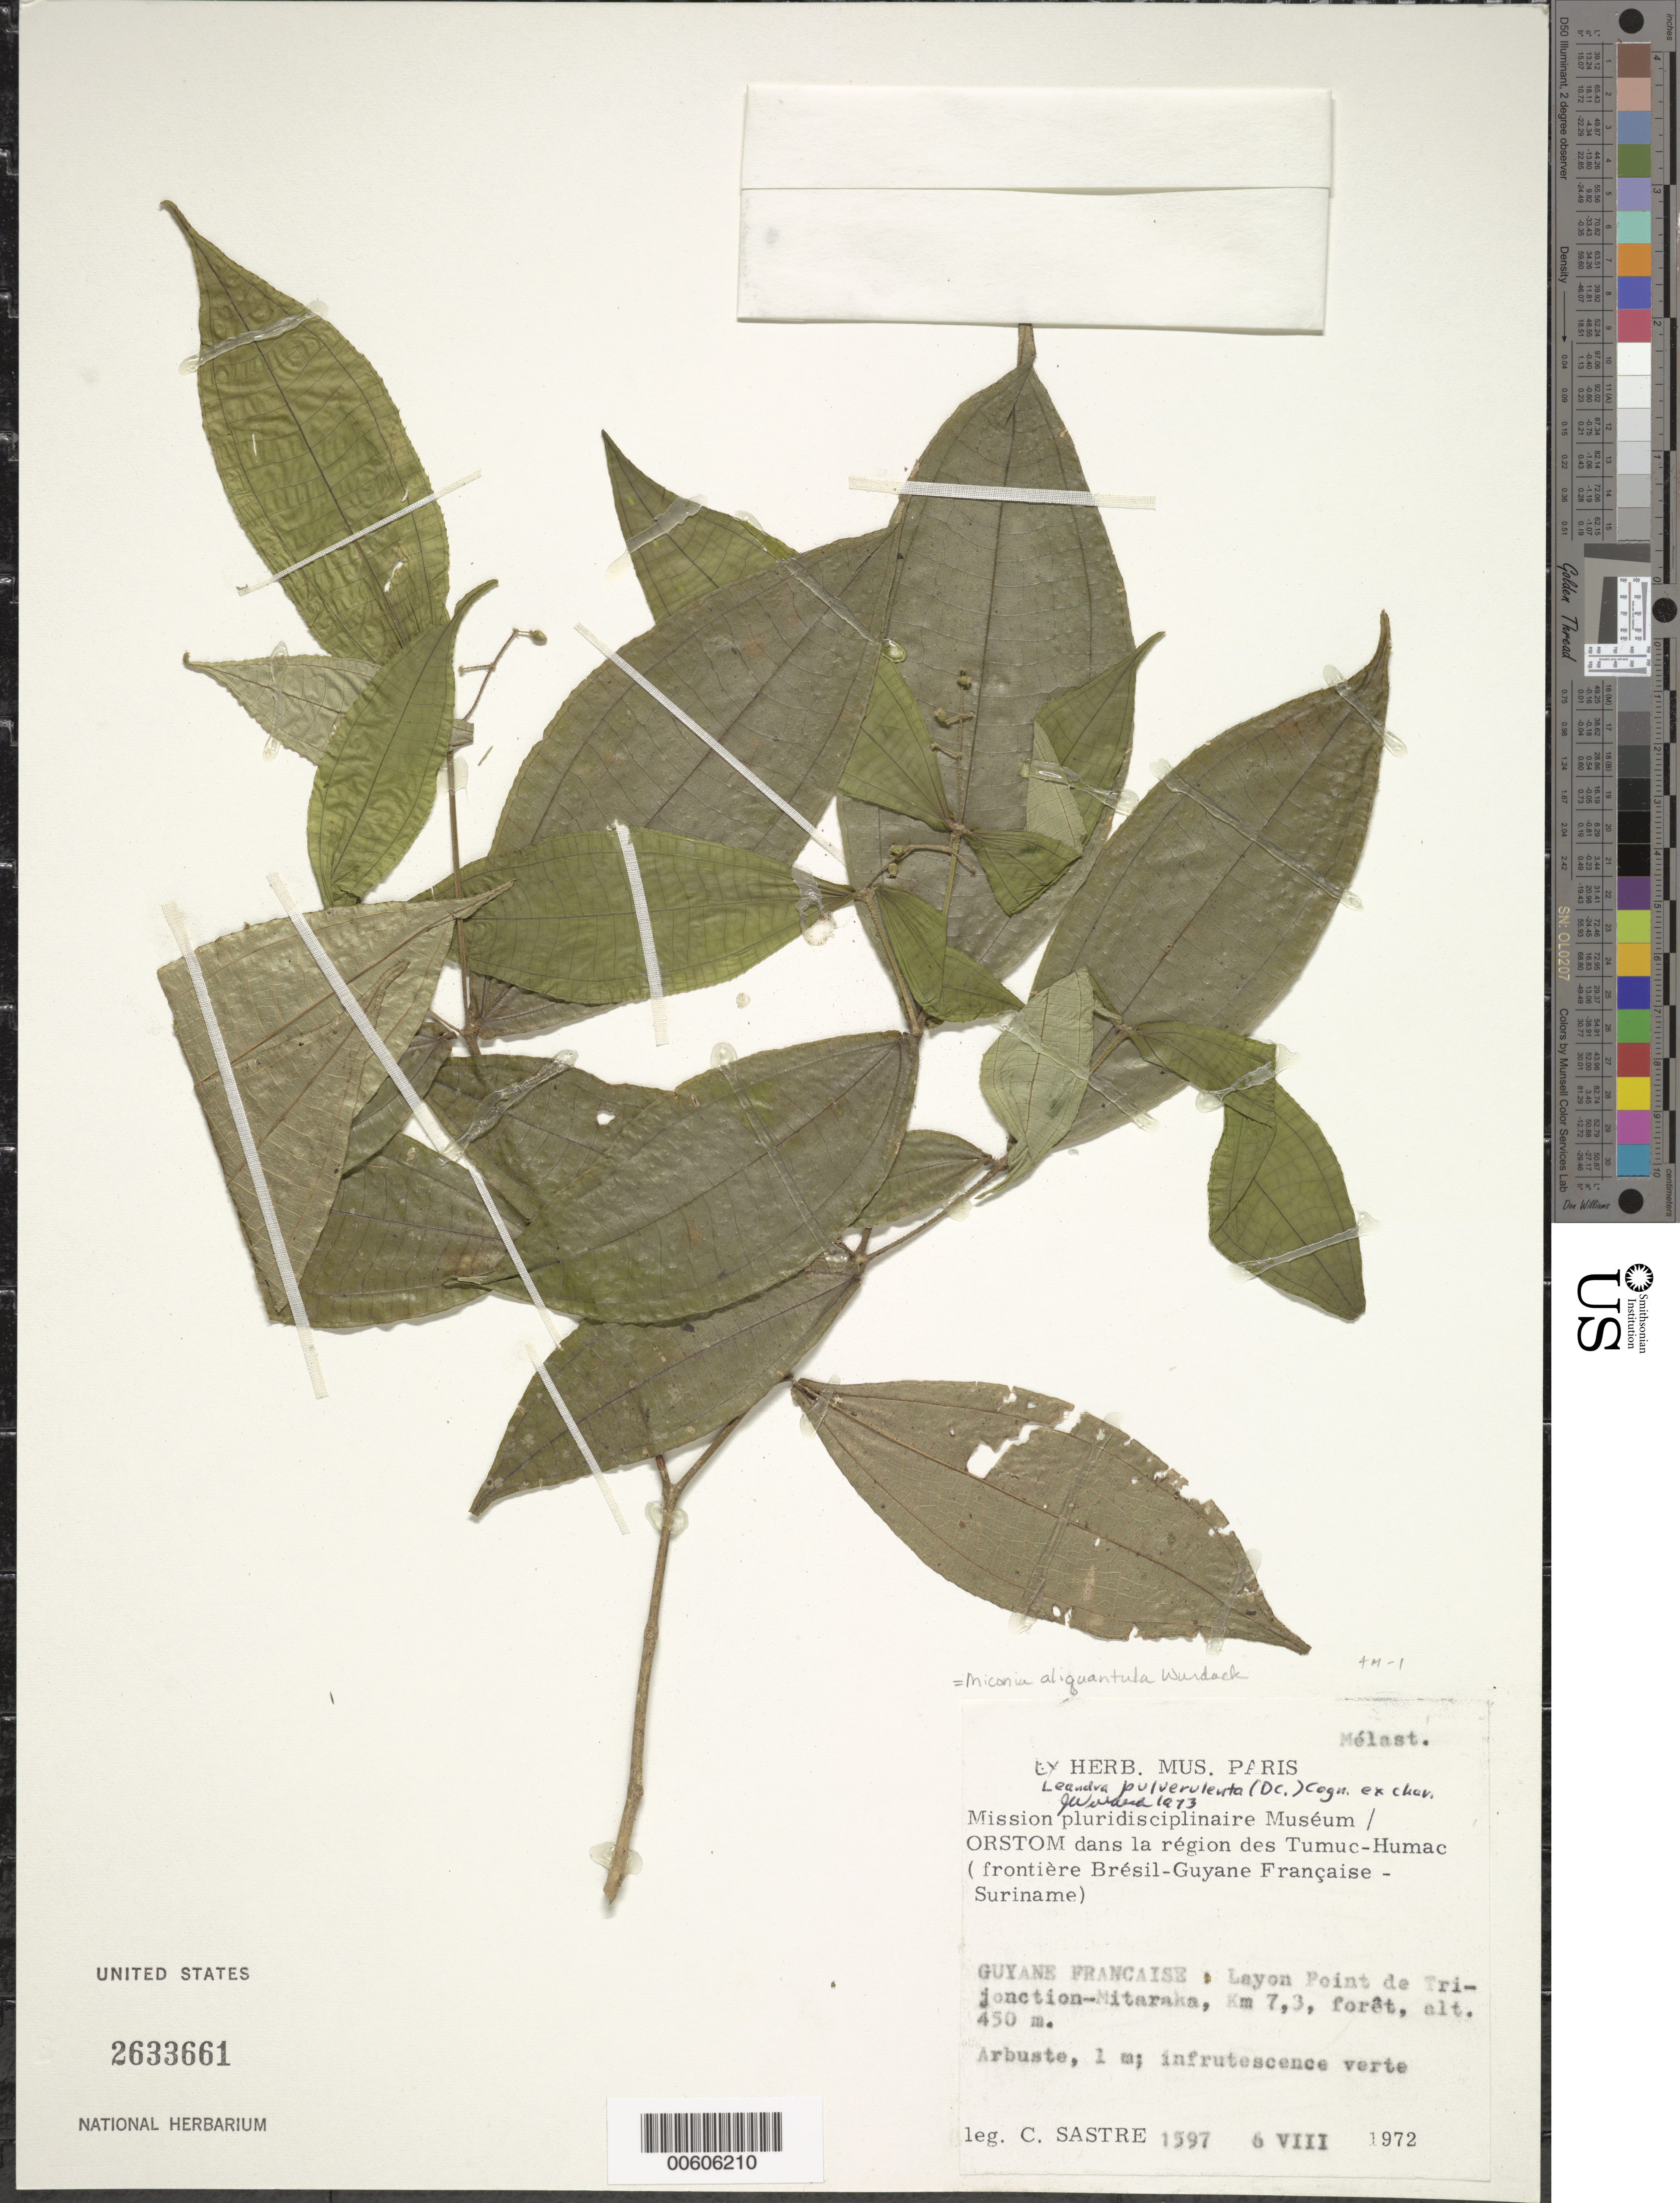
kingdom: Plantae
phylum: Tracheophyta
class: Magnoliopsida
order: Myrtales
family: Melastomataceae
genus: Miconia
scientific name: Miconia aliquantula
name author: Wurdack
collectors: C. Sastre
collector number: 1597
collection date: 1972-08-06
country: French Guiana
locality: Guyane Francaise: Layon Point de Trijonction- Mitaraka, Km 7.3.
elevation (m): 450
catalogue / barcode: US 2633661